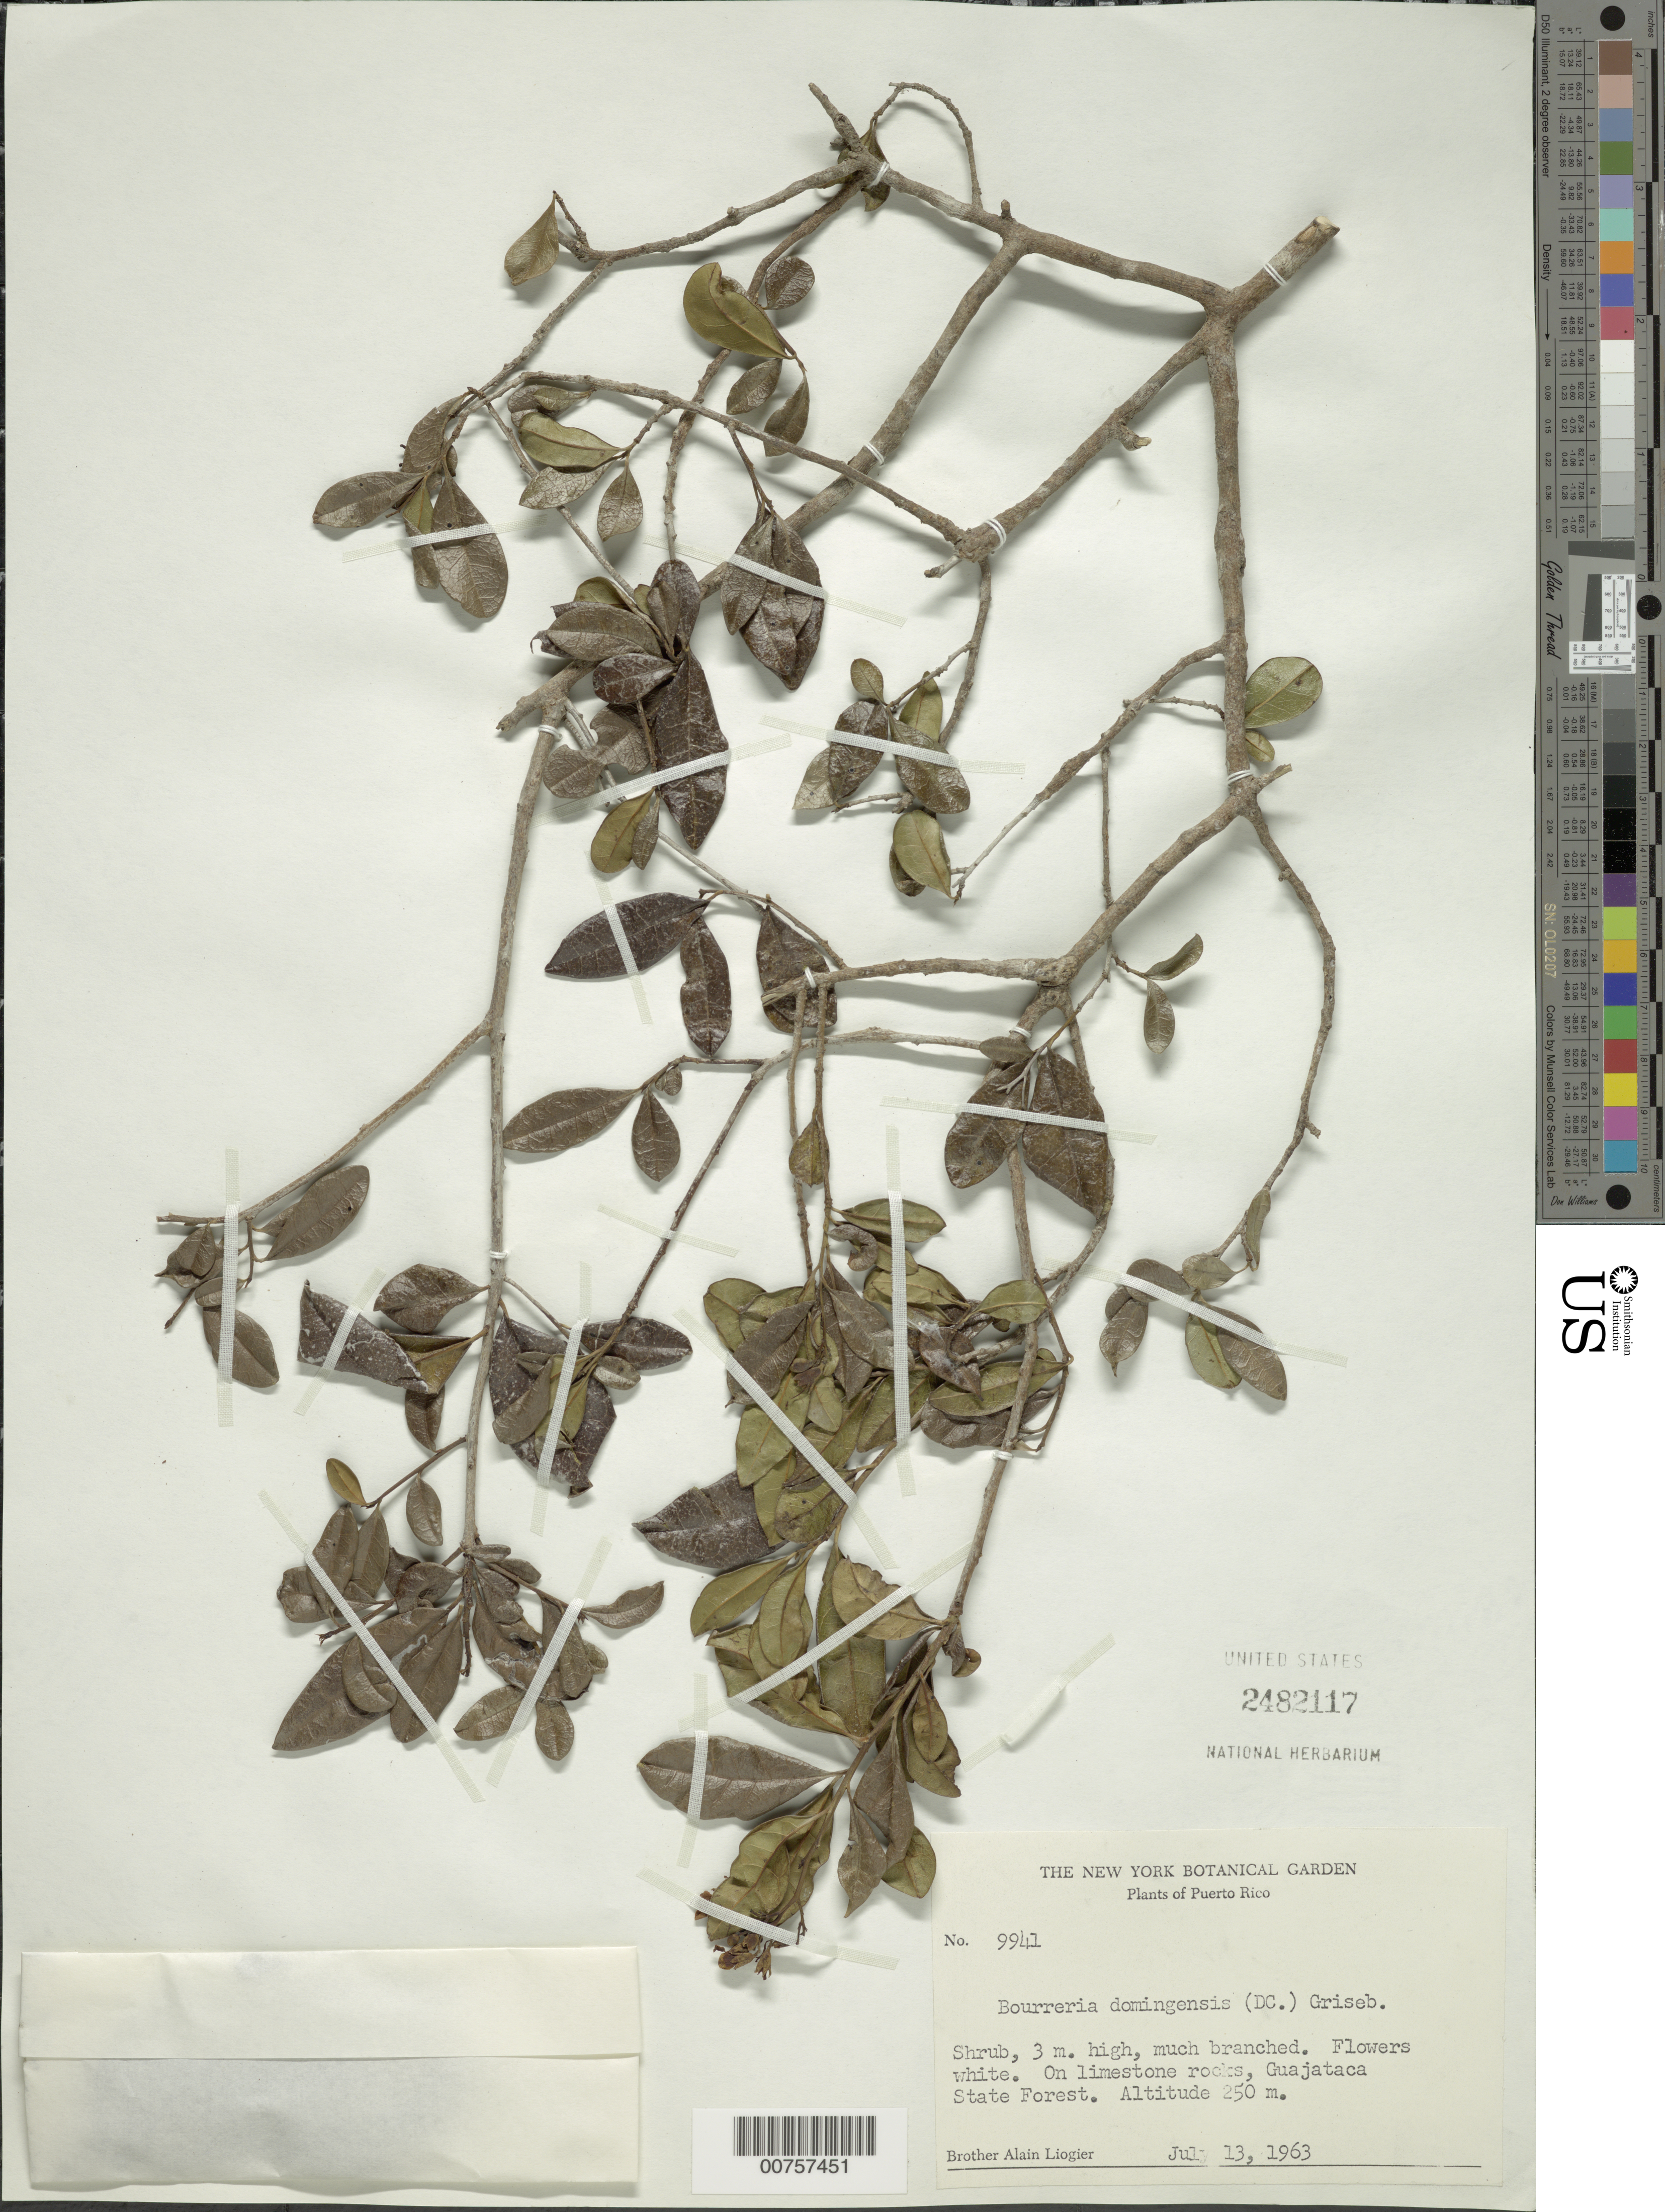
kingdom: Plantae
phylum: Tracheophyta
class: Magnoliopsida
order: Boraginales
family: Ehretiaceae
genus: Bourreria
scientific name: Bourreria domingensis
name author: (DC.) Griseb.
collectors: A. H. Liogier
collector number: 9941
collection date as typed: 13 Jul 1963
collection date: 1963-07-13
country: Puerto Rico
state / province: Quebradillas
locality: Guajataca State Forest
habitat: On limestone rocks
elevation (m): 250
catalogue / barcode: US 2482117